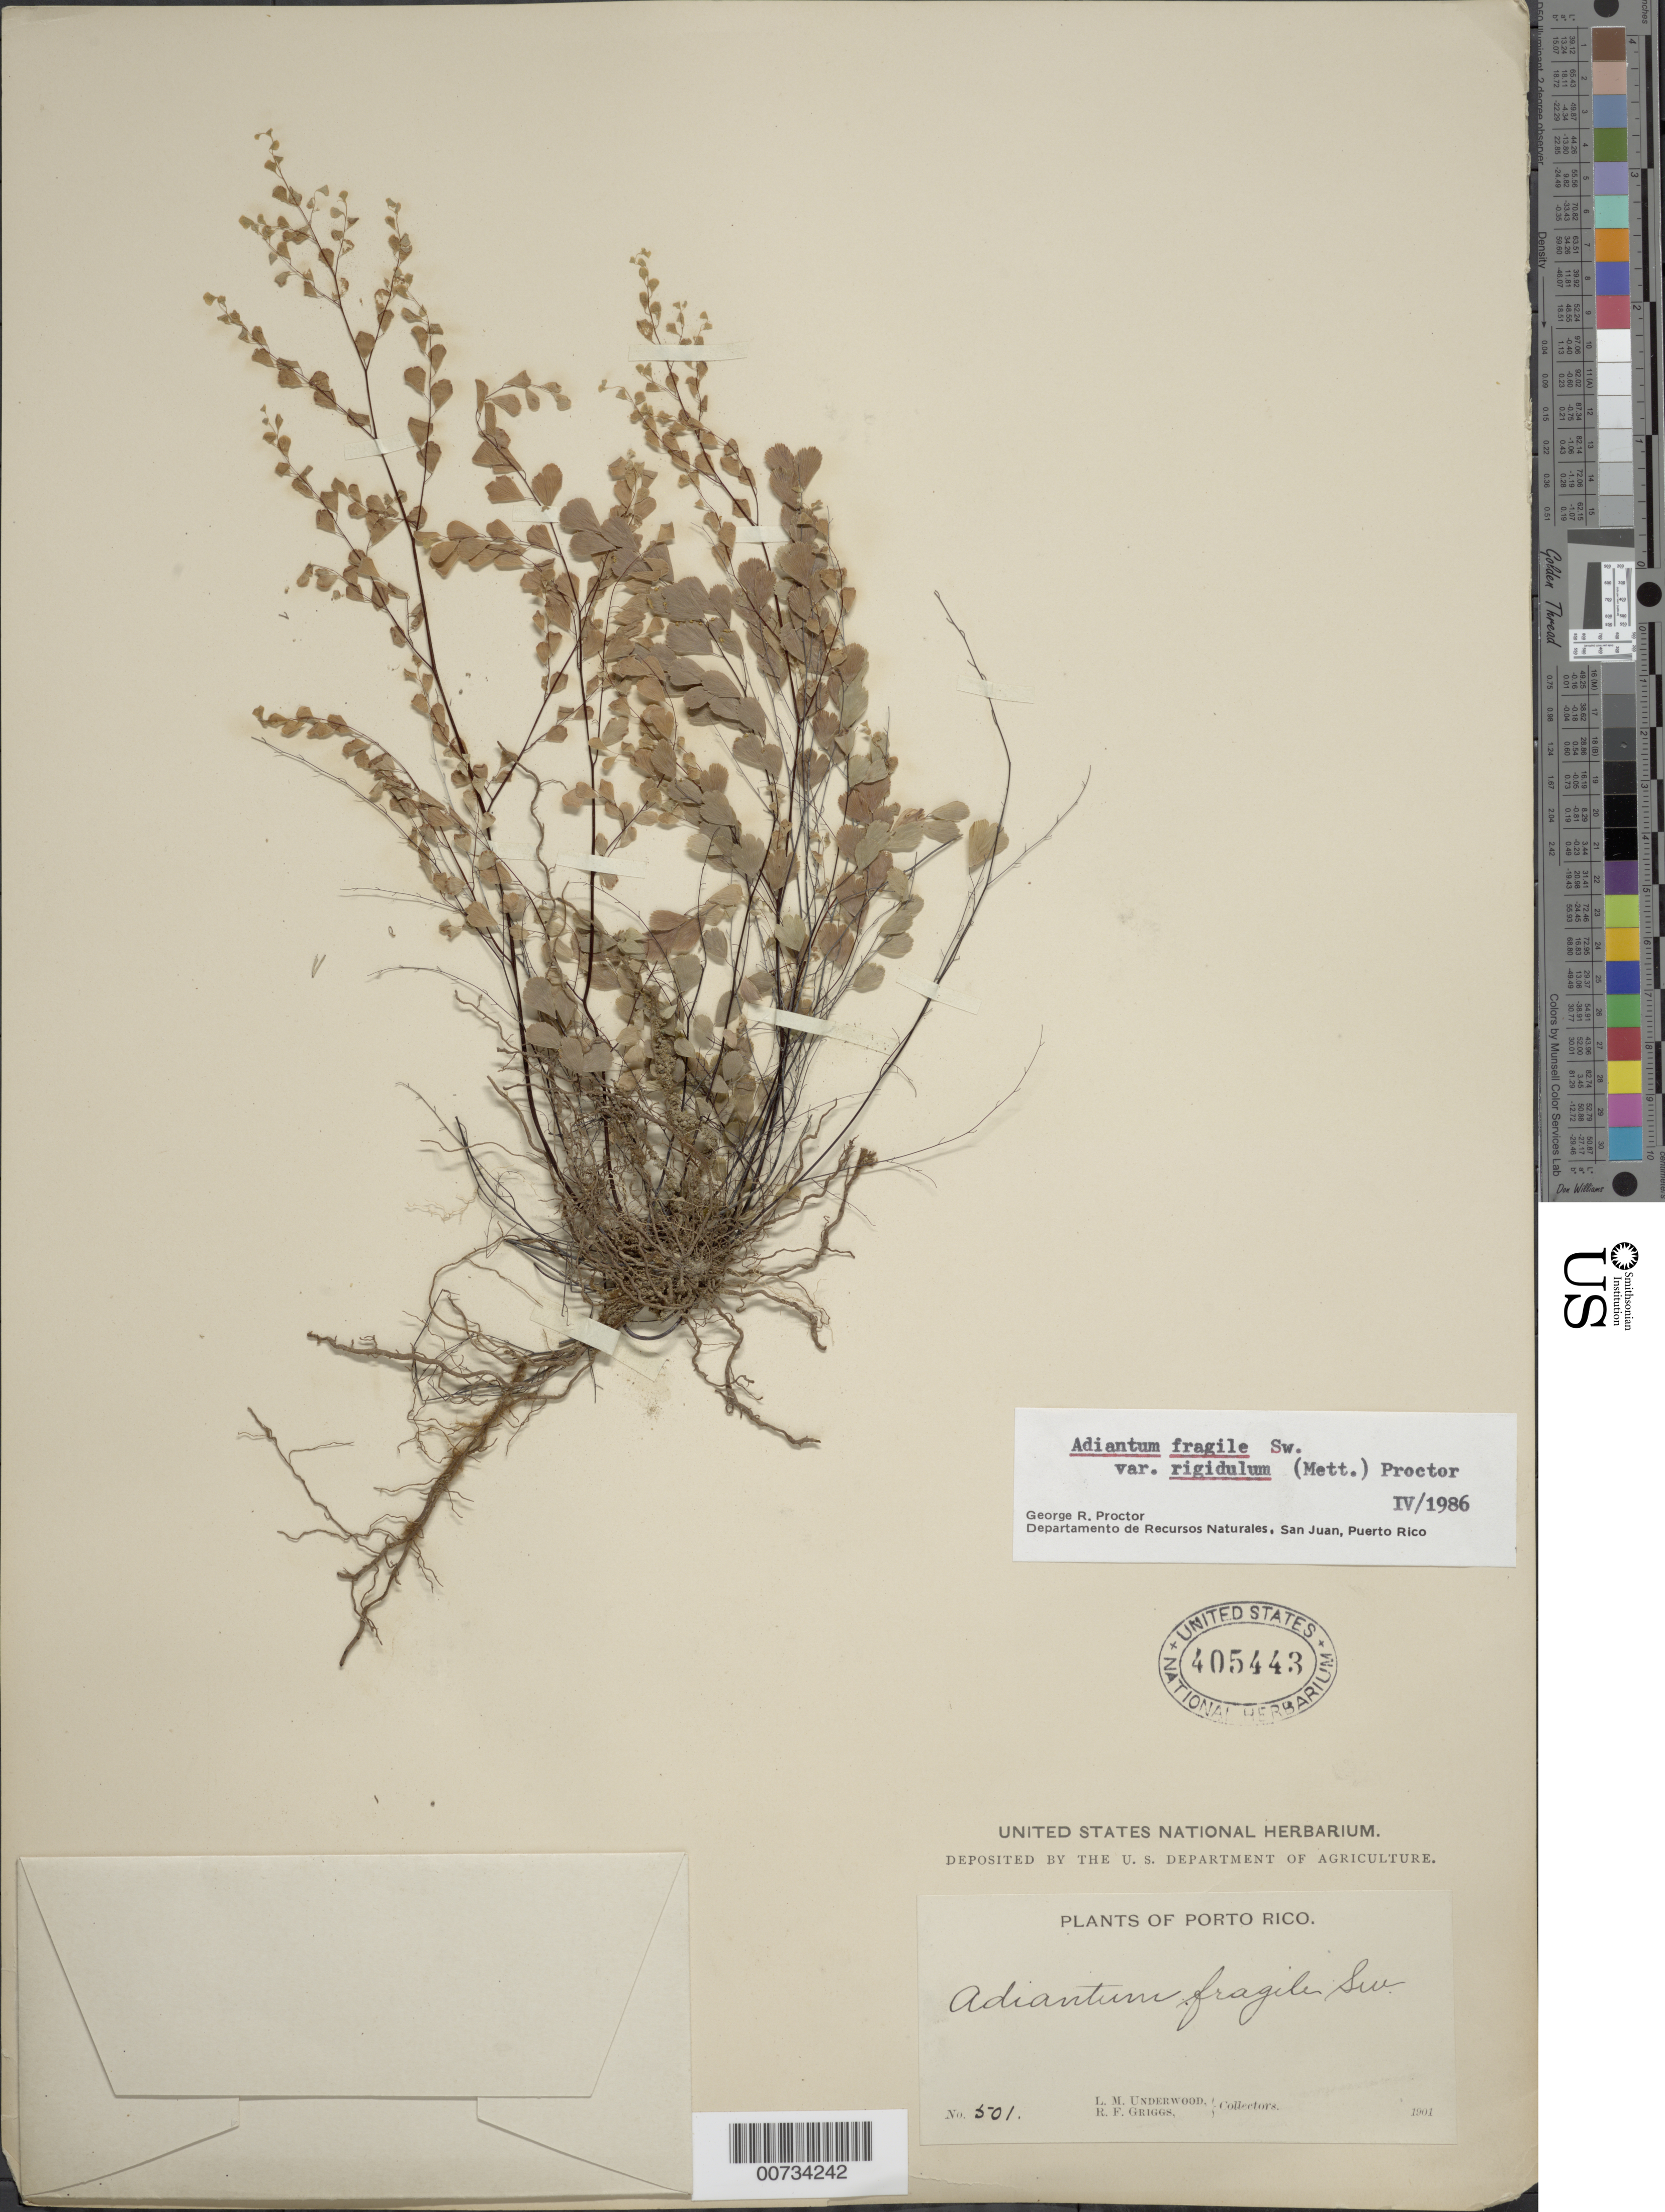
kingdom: Plantae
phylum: Tracheophyta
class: Polypodiopsida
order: Polypodiales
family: Pteridaceae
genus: Adiantum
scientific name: Adiantum fragile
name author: Sw.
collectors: L. M. Underwood & R. F. Griggs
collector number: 501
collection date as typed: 1901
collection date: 1901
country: Puerto Rico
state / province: Coamo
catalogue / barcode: US 405443